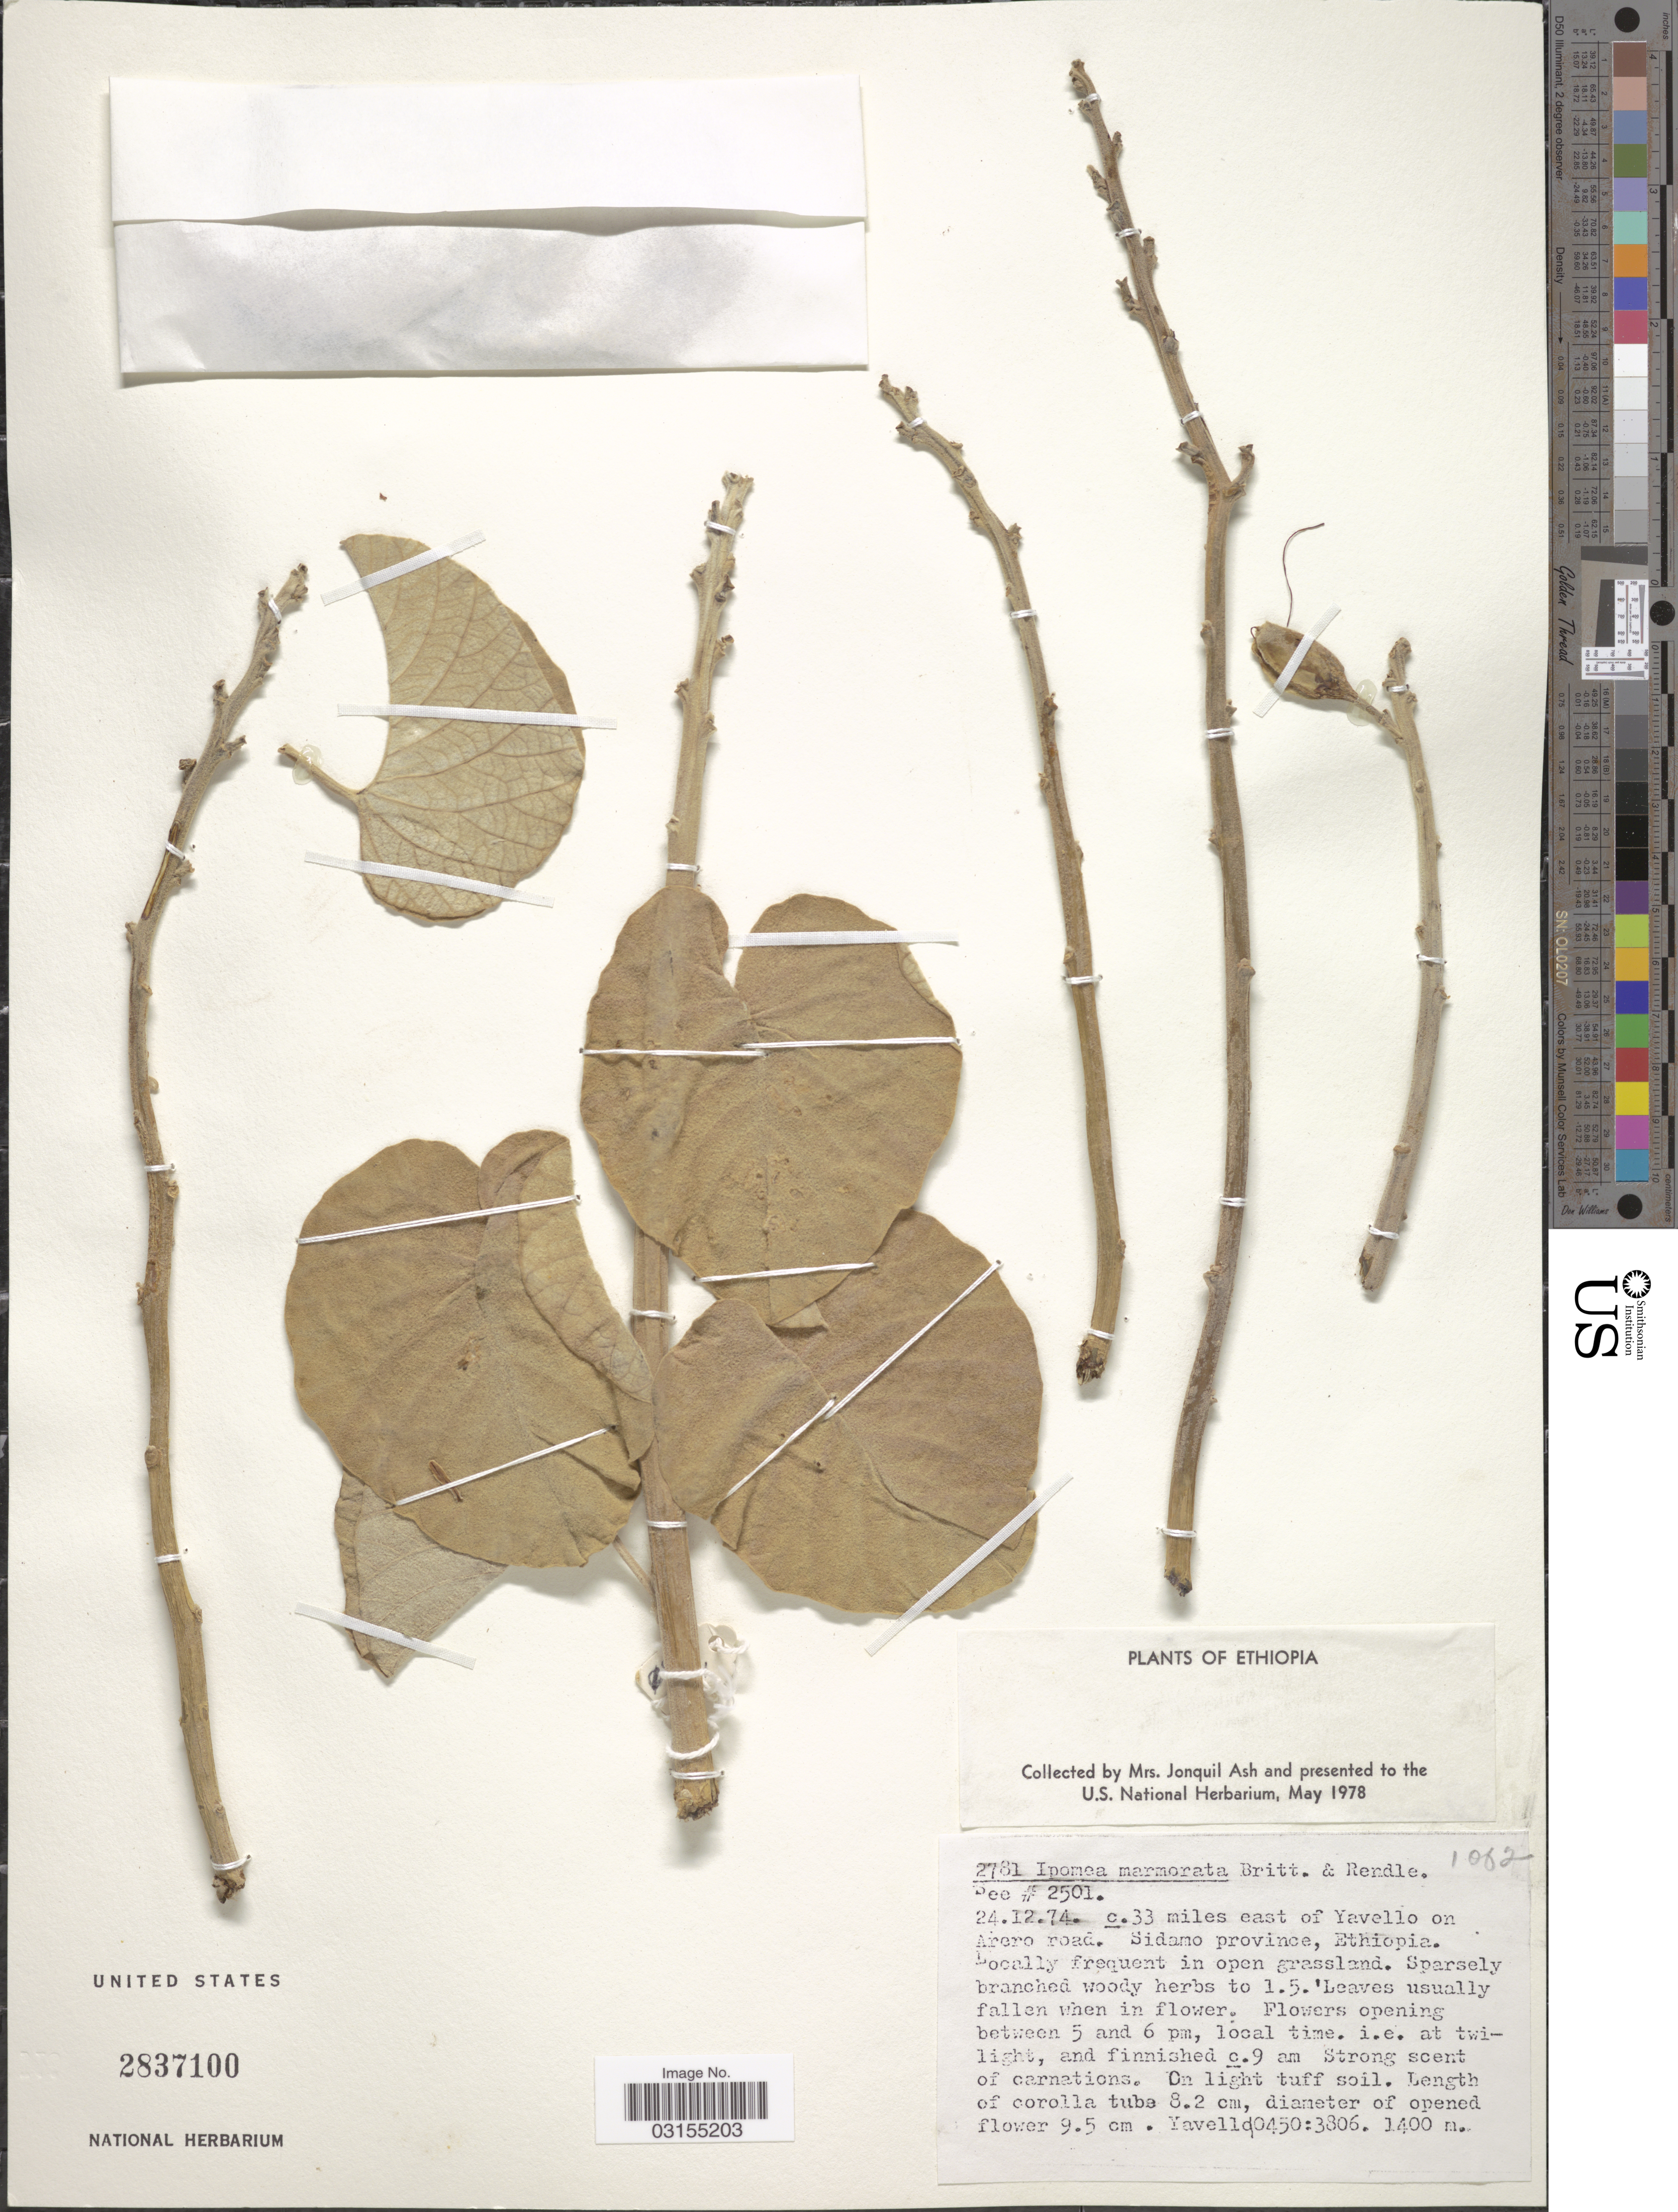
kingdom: Plantae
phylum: Tracheophyta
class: Magnoliopsida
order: Solanales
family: Convolvulaceae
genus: Ipomoea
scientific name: Ipomoea marmorata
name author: Britten & Rendle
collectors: J. Ash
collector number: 2781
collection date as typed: Transcribed d/m/y: 24/12/74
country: Ethiopia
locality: C. 33 miles east of Yavello on Arero road. Sidamo province. Yavello 0450:3806.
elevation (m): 1400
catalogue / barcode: US 2837100